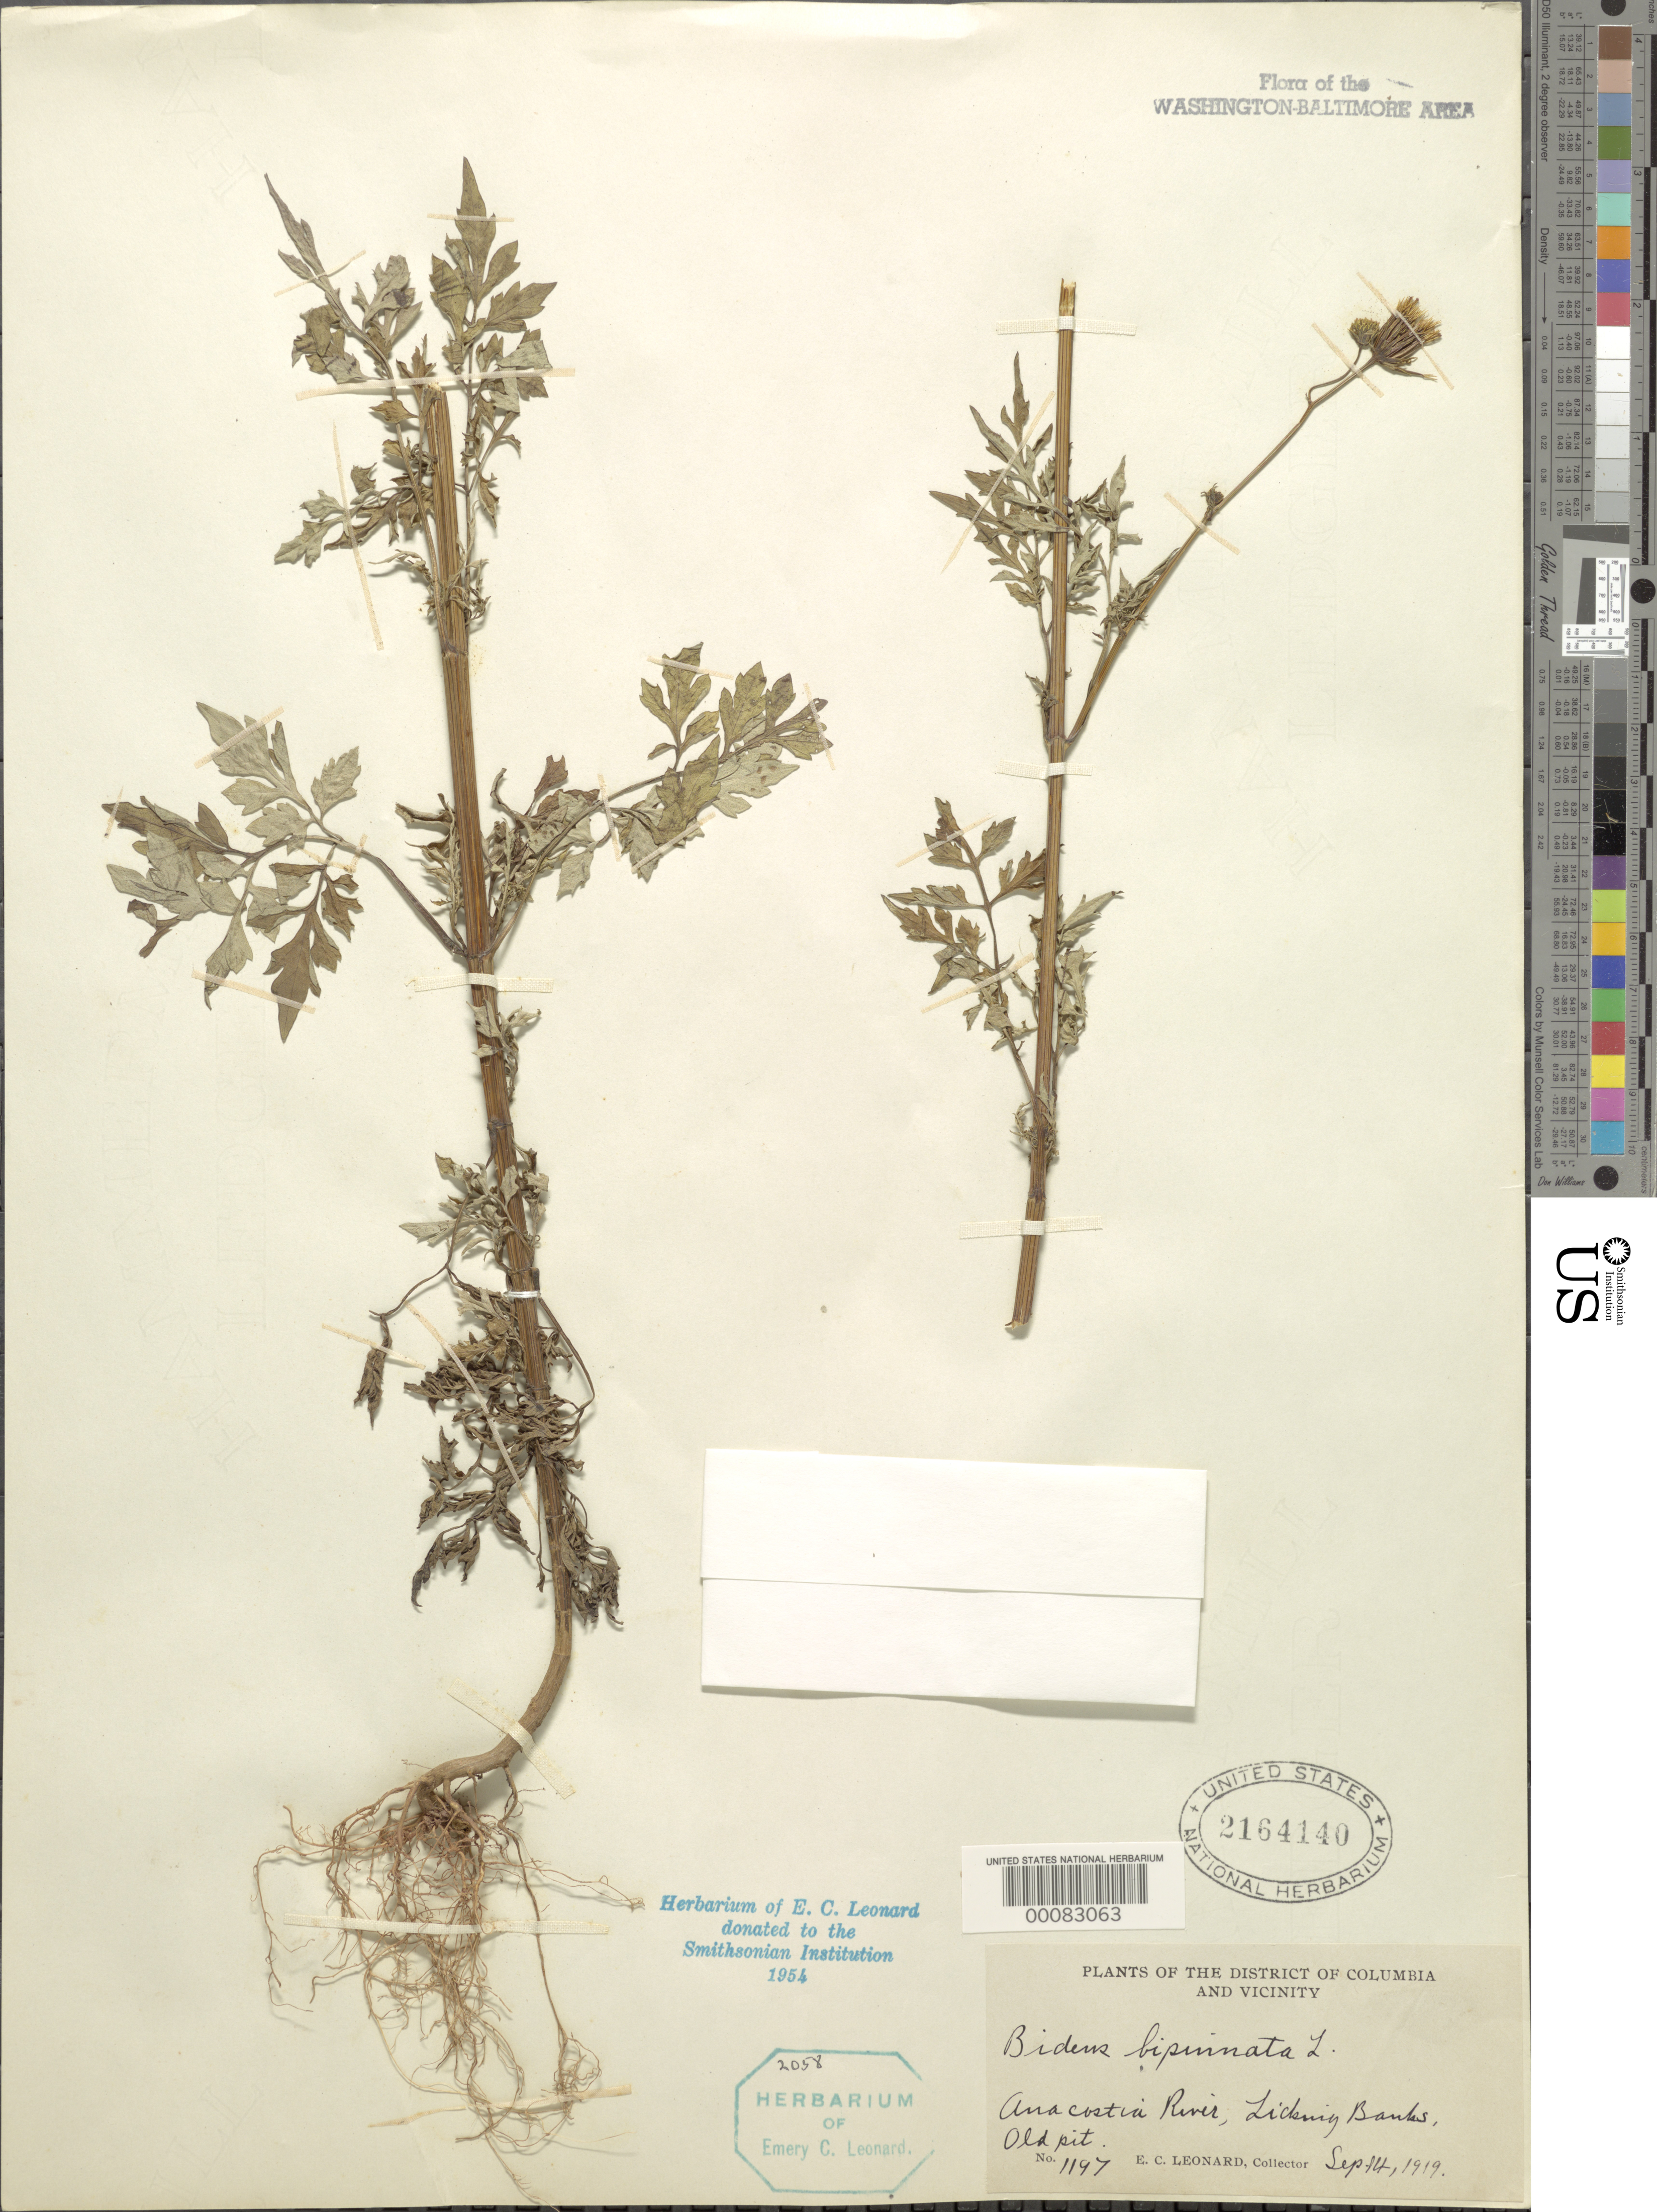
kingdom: Plantae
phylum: Tracheophyta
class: Magnoliopsida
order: Asterales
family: Asteraceae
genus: Bidens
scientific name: Bidens bipinnata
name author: L.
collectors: E. C. Leonard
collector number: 1197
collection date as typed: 14 Sep 1919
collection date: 1919-09-14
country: United States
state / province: District of Columbia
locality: Anacostia River Licking Banks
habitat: Old pit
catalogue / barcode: US 2164140